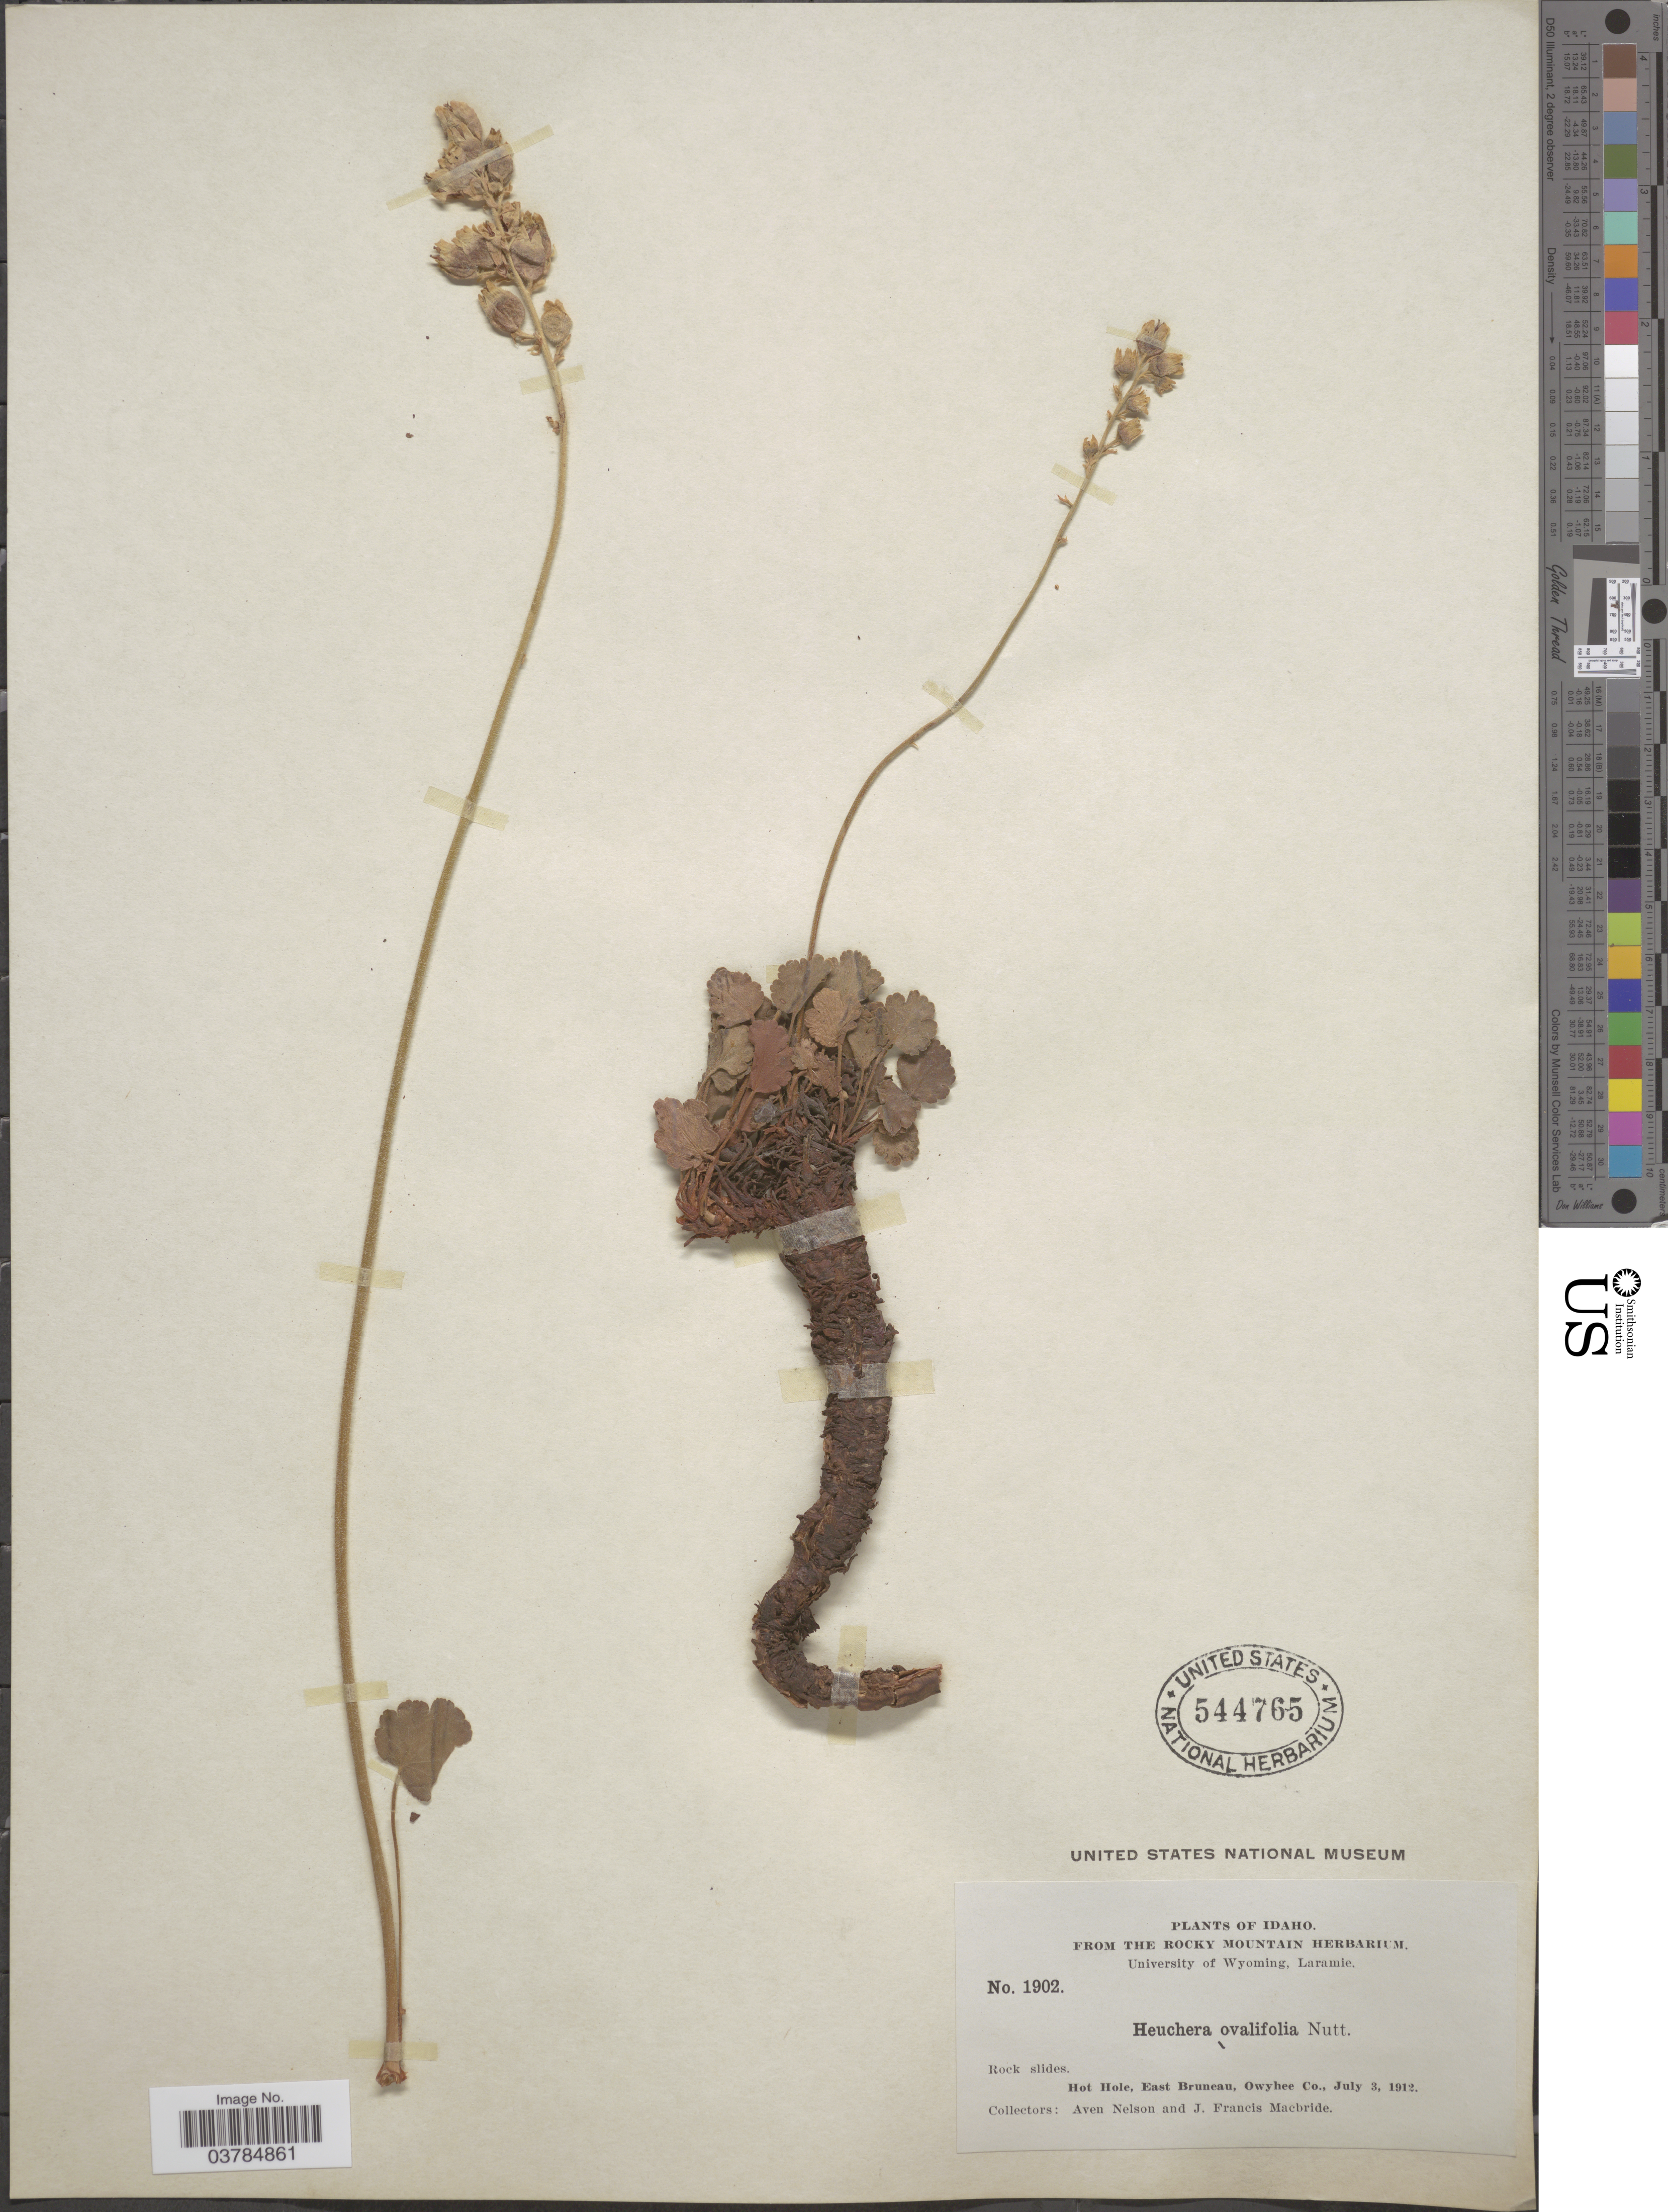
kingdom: Plantae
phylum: Tracheophyta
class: Magnoliopsida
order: Saxifragales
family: Saxifragaceae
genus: Heuchera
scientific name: Heuchera ovalifolia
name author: Torr. & A. Gray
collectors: A. Nelson & J. F. Macbride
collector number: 1902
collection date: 1912-07-03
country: United States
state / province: Idaho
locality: Hot Hole, East Bruneau, Owyhee Co.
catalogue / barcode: US 544765